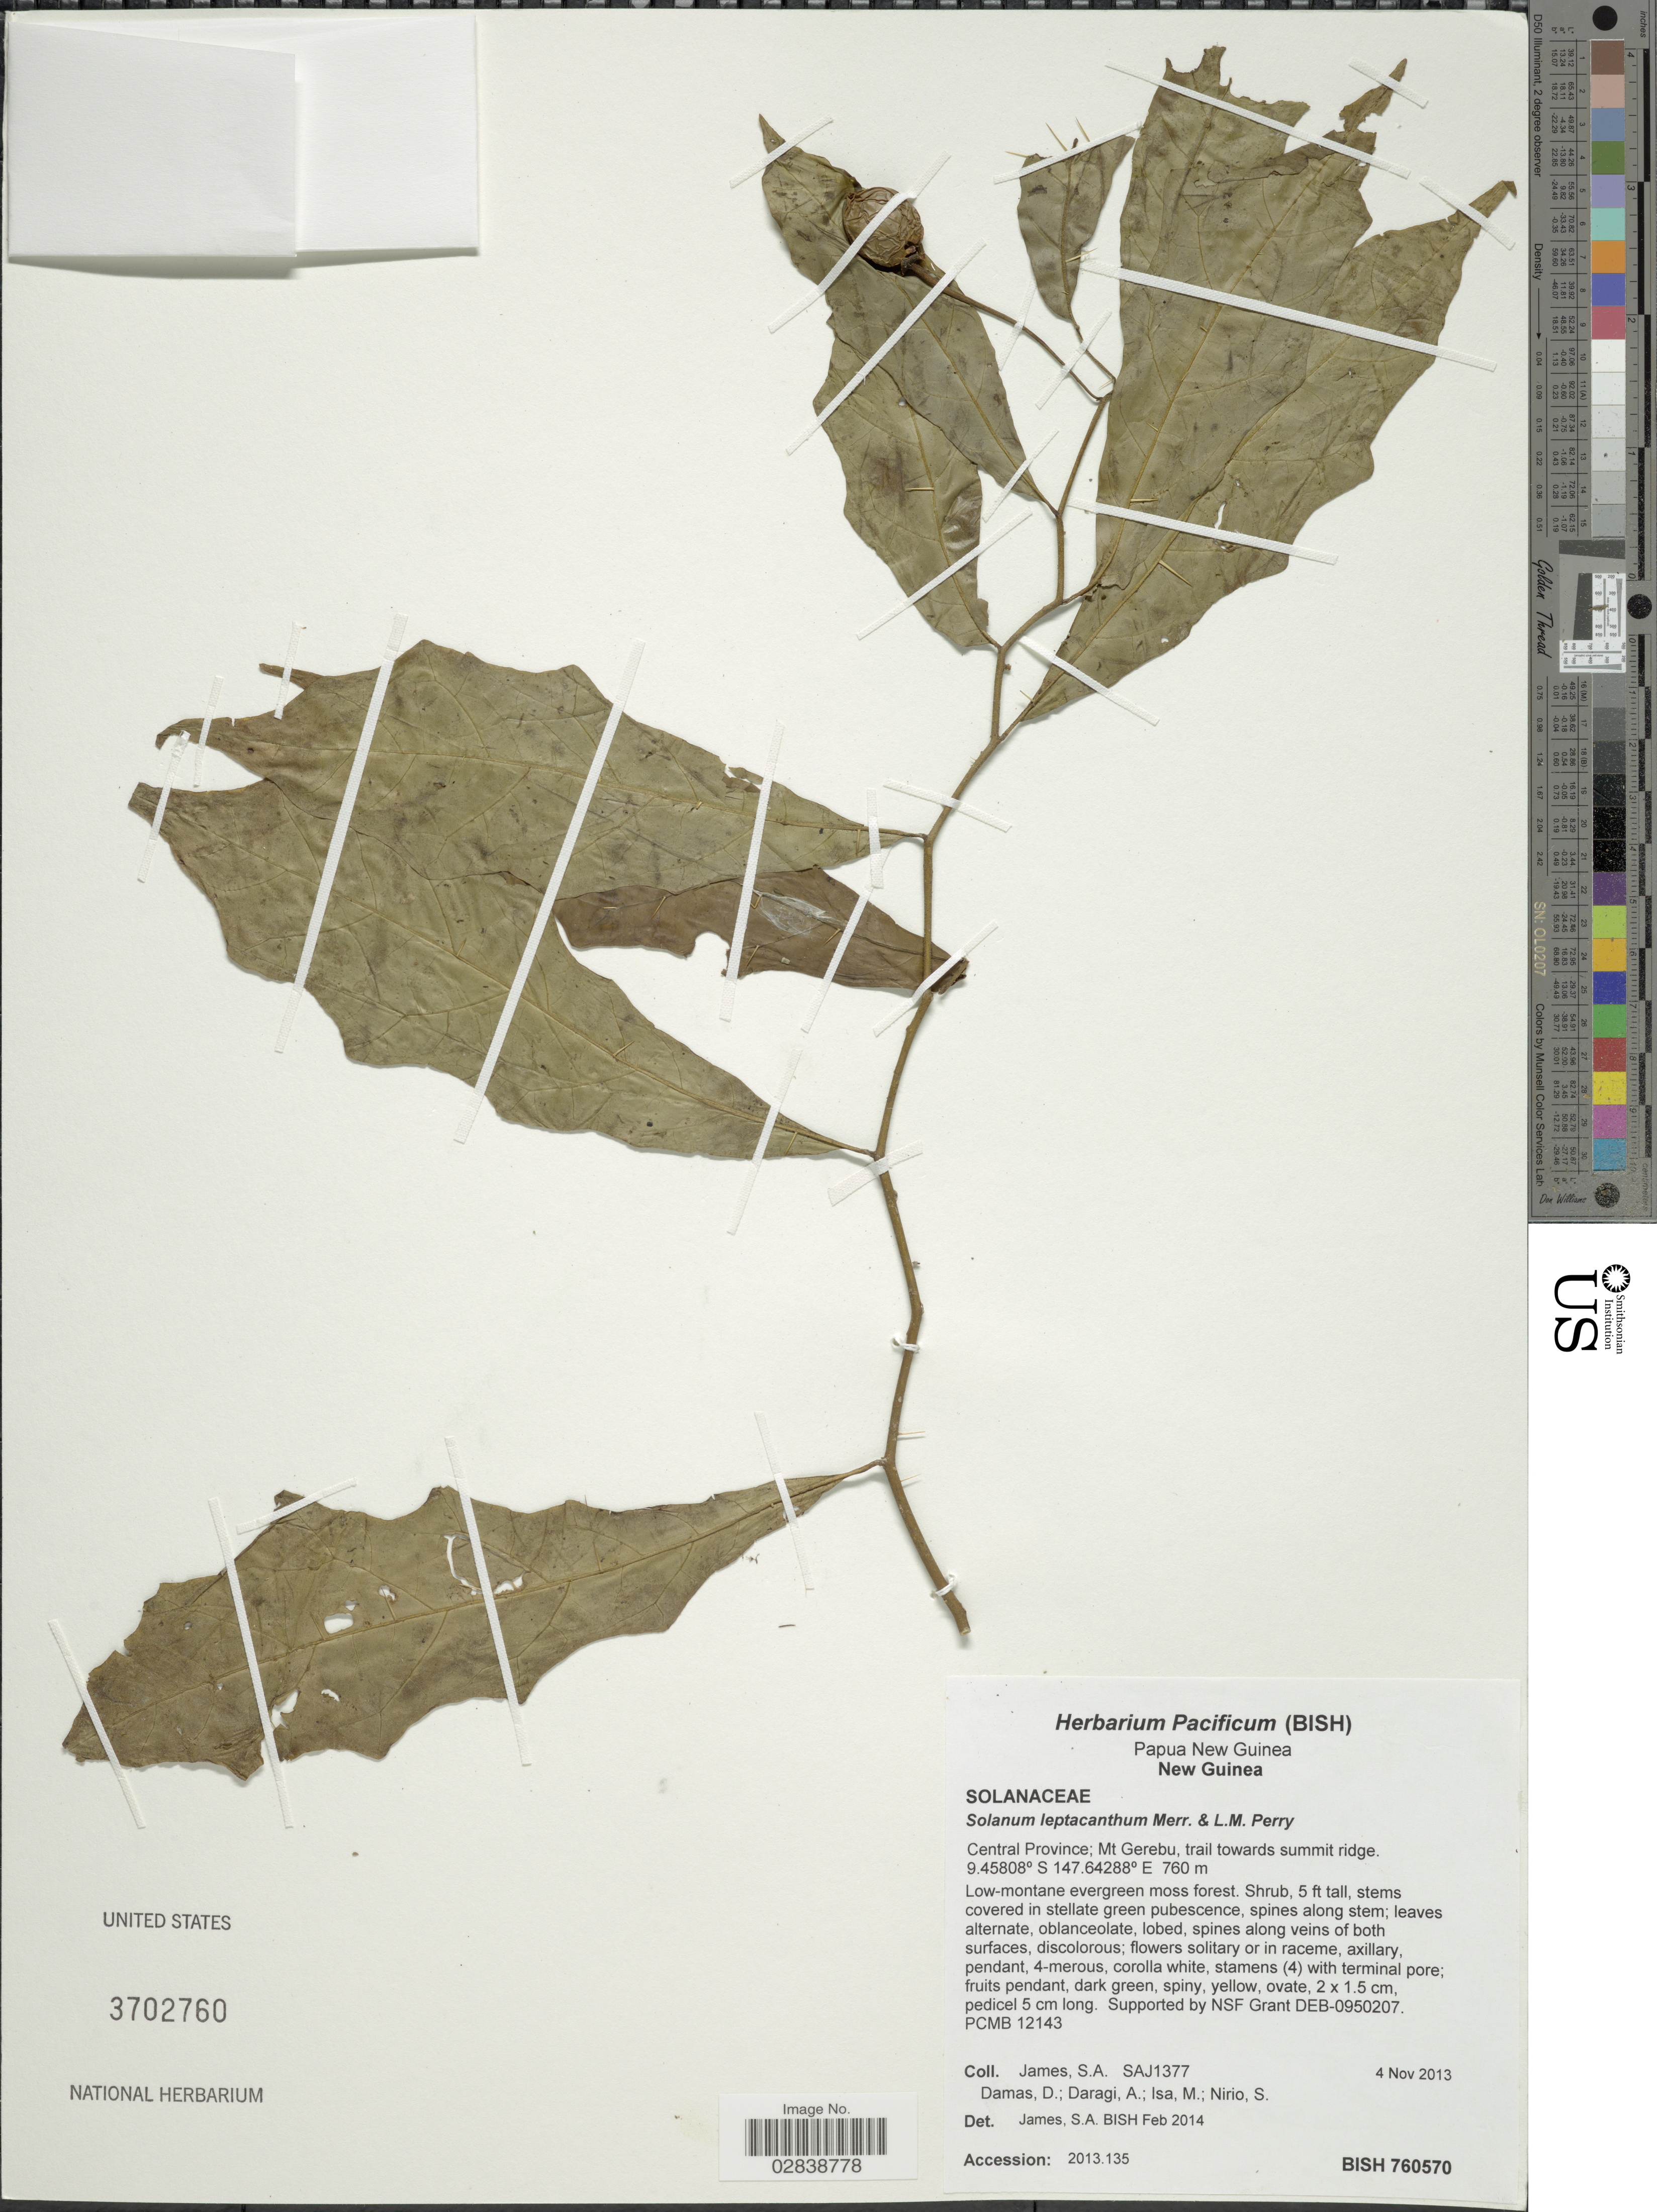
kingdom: Plantae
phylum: Tracheophyta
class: Magnoliopsida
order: Solanales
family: Solanaceae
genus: Solanum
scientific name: Solanum leptacanthum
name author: Merr. & L.M. Perry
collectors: S. James, D. Damas, A. Daragi, M. Isa & S. Nirio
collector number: SAJ1377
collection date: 2013-11-04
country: Papua New Guinea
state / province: Central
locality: New Guinea. Central Province;Mt. Gerebu, trail toward summit ridge.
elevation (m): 760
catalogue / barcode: US 3702760